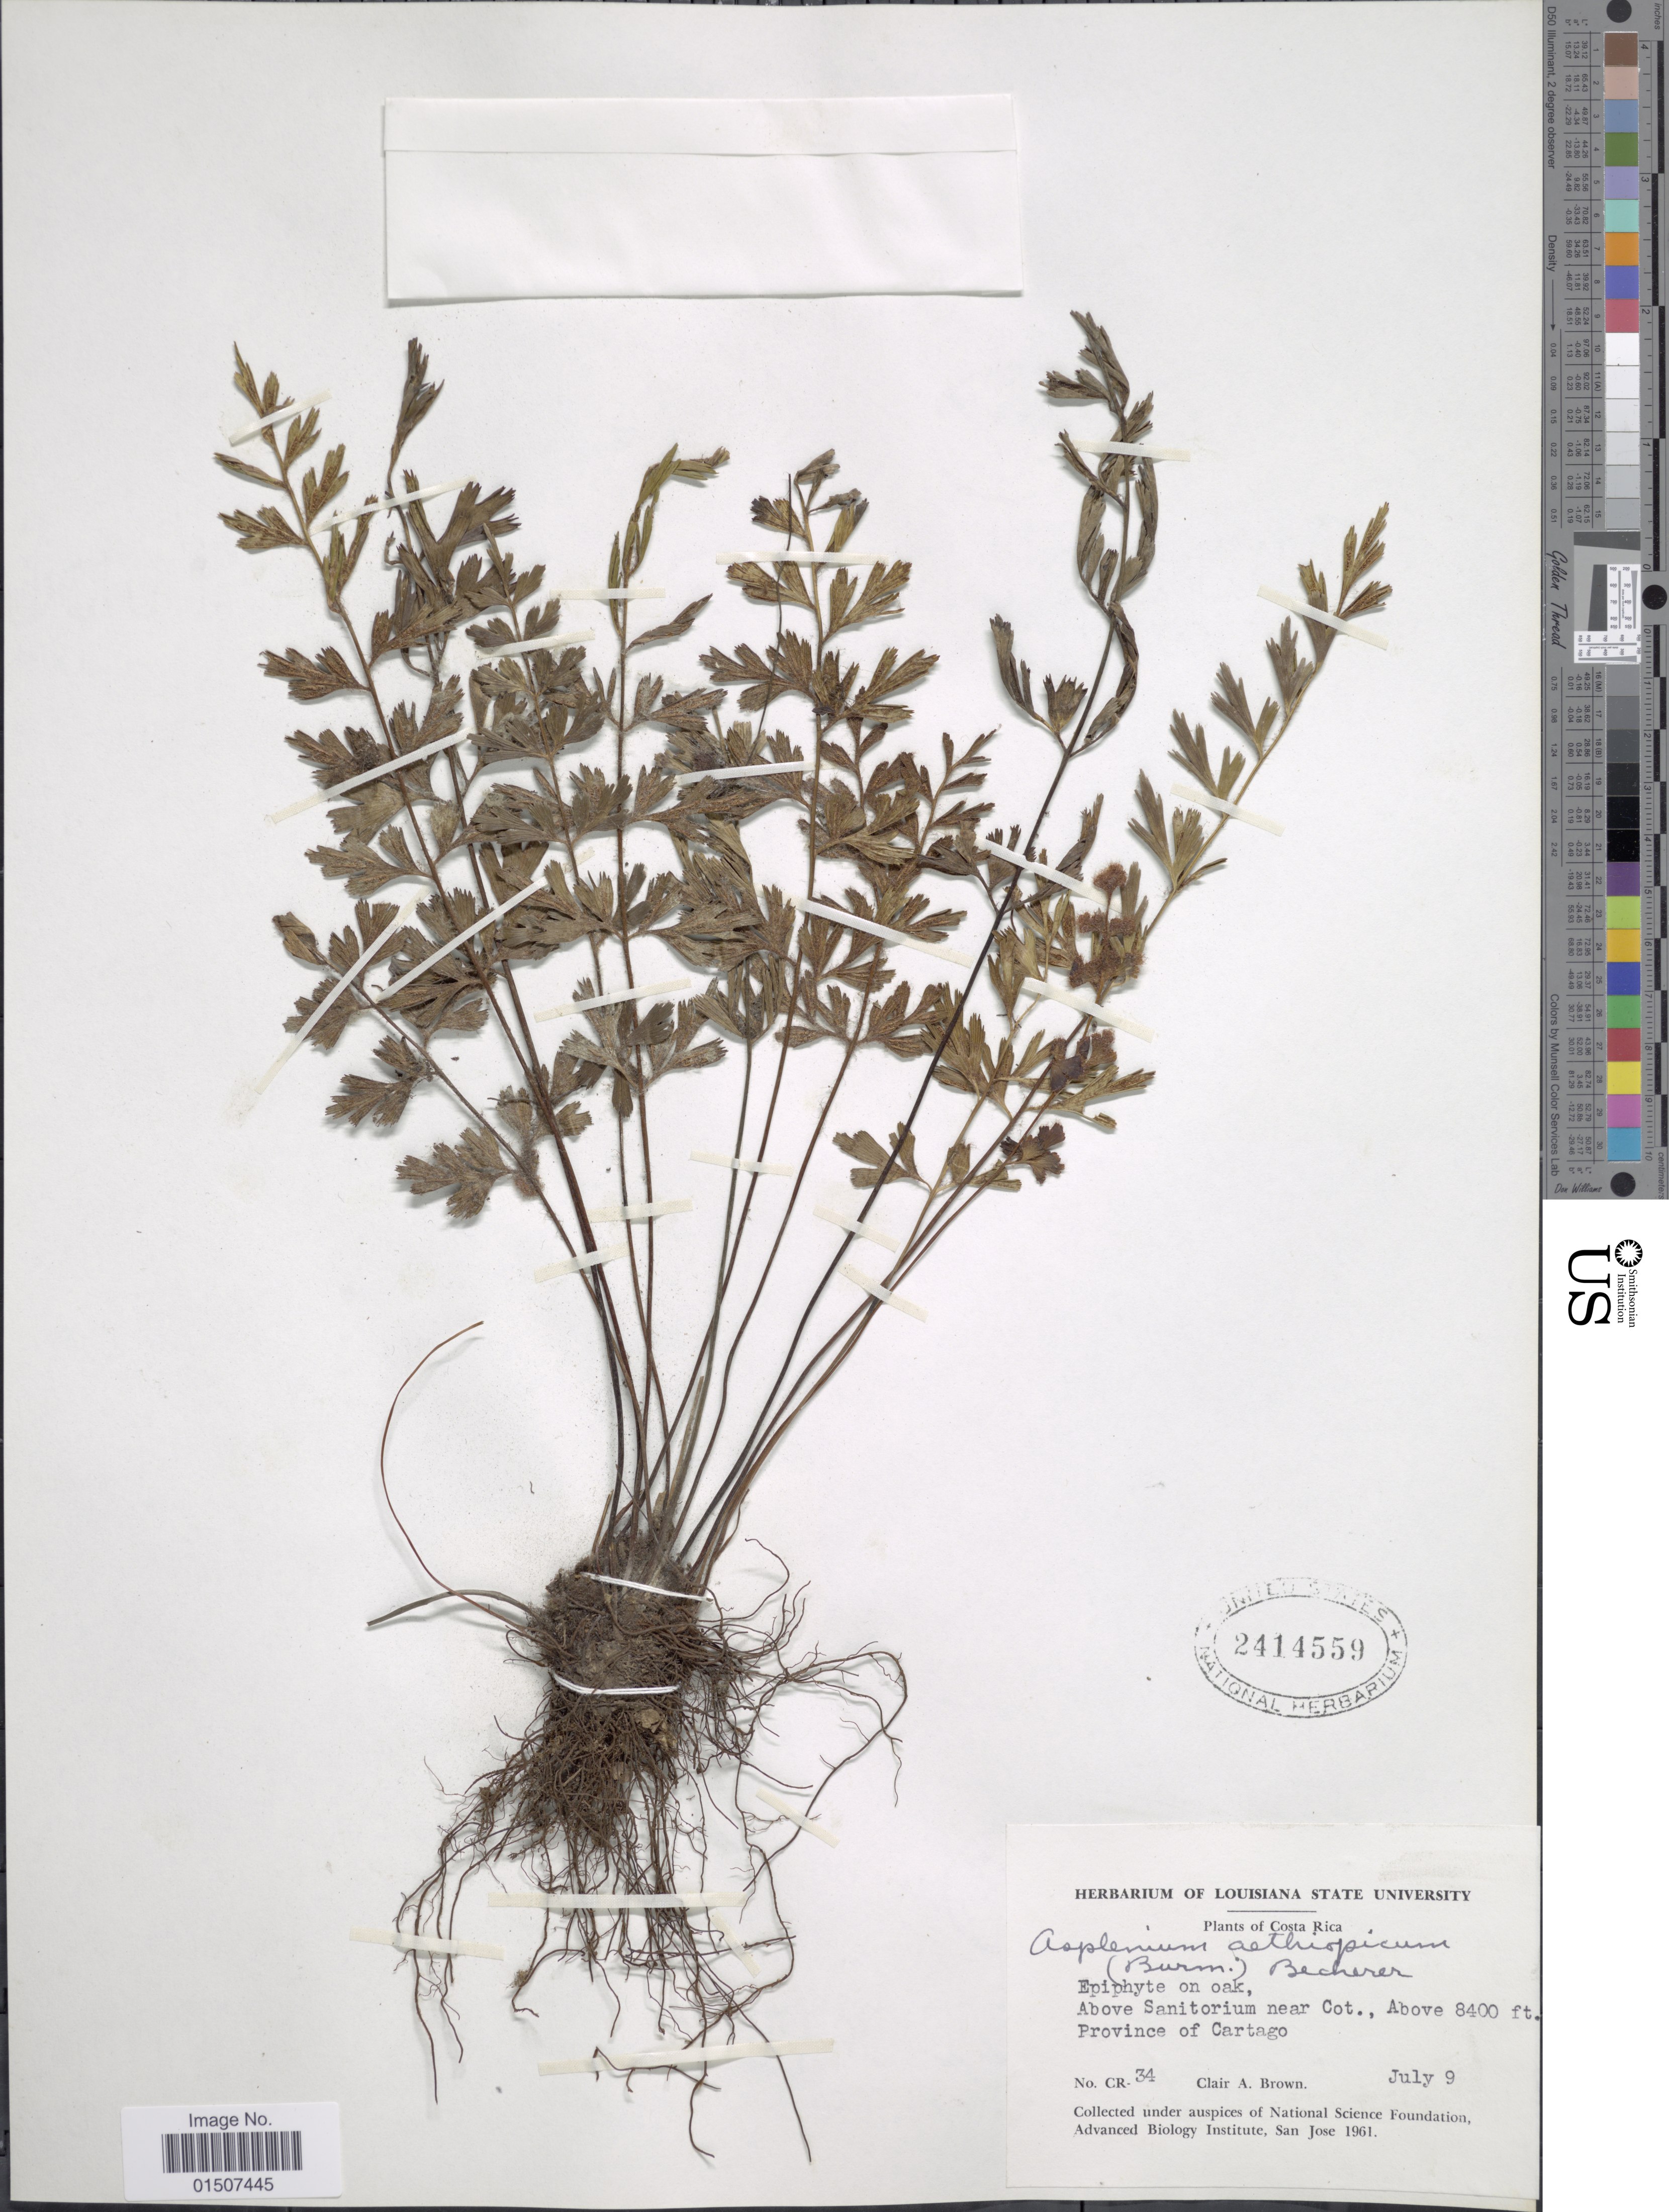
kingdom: Plantae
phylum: Tracheophyta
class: Polypodiopsida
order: Polypodiales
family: Aspleniaceae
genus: Asplenium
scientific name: Asplenium praemorsum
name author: Sw.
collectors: C. A. Brown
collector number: CR-34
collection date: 1961-07-09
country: Costa Rica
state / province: Cartago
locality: Above Sanitorium near Cot.,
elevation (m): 2560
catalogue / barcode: US 2414559